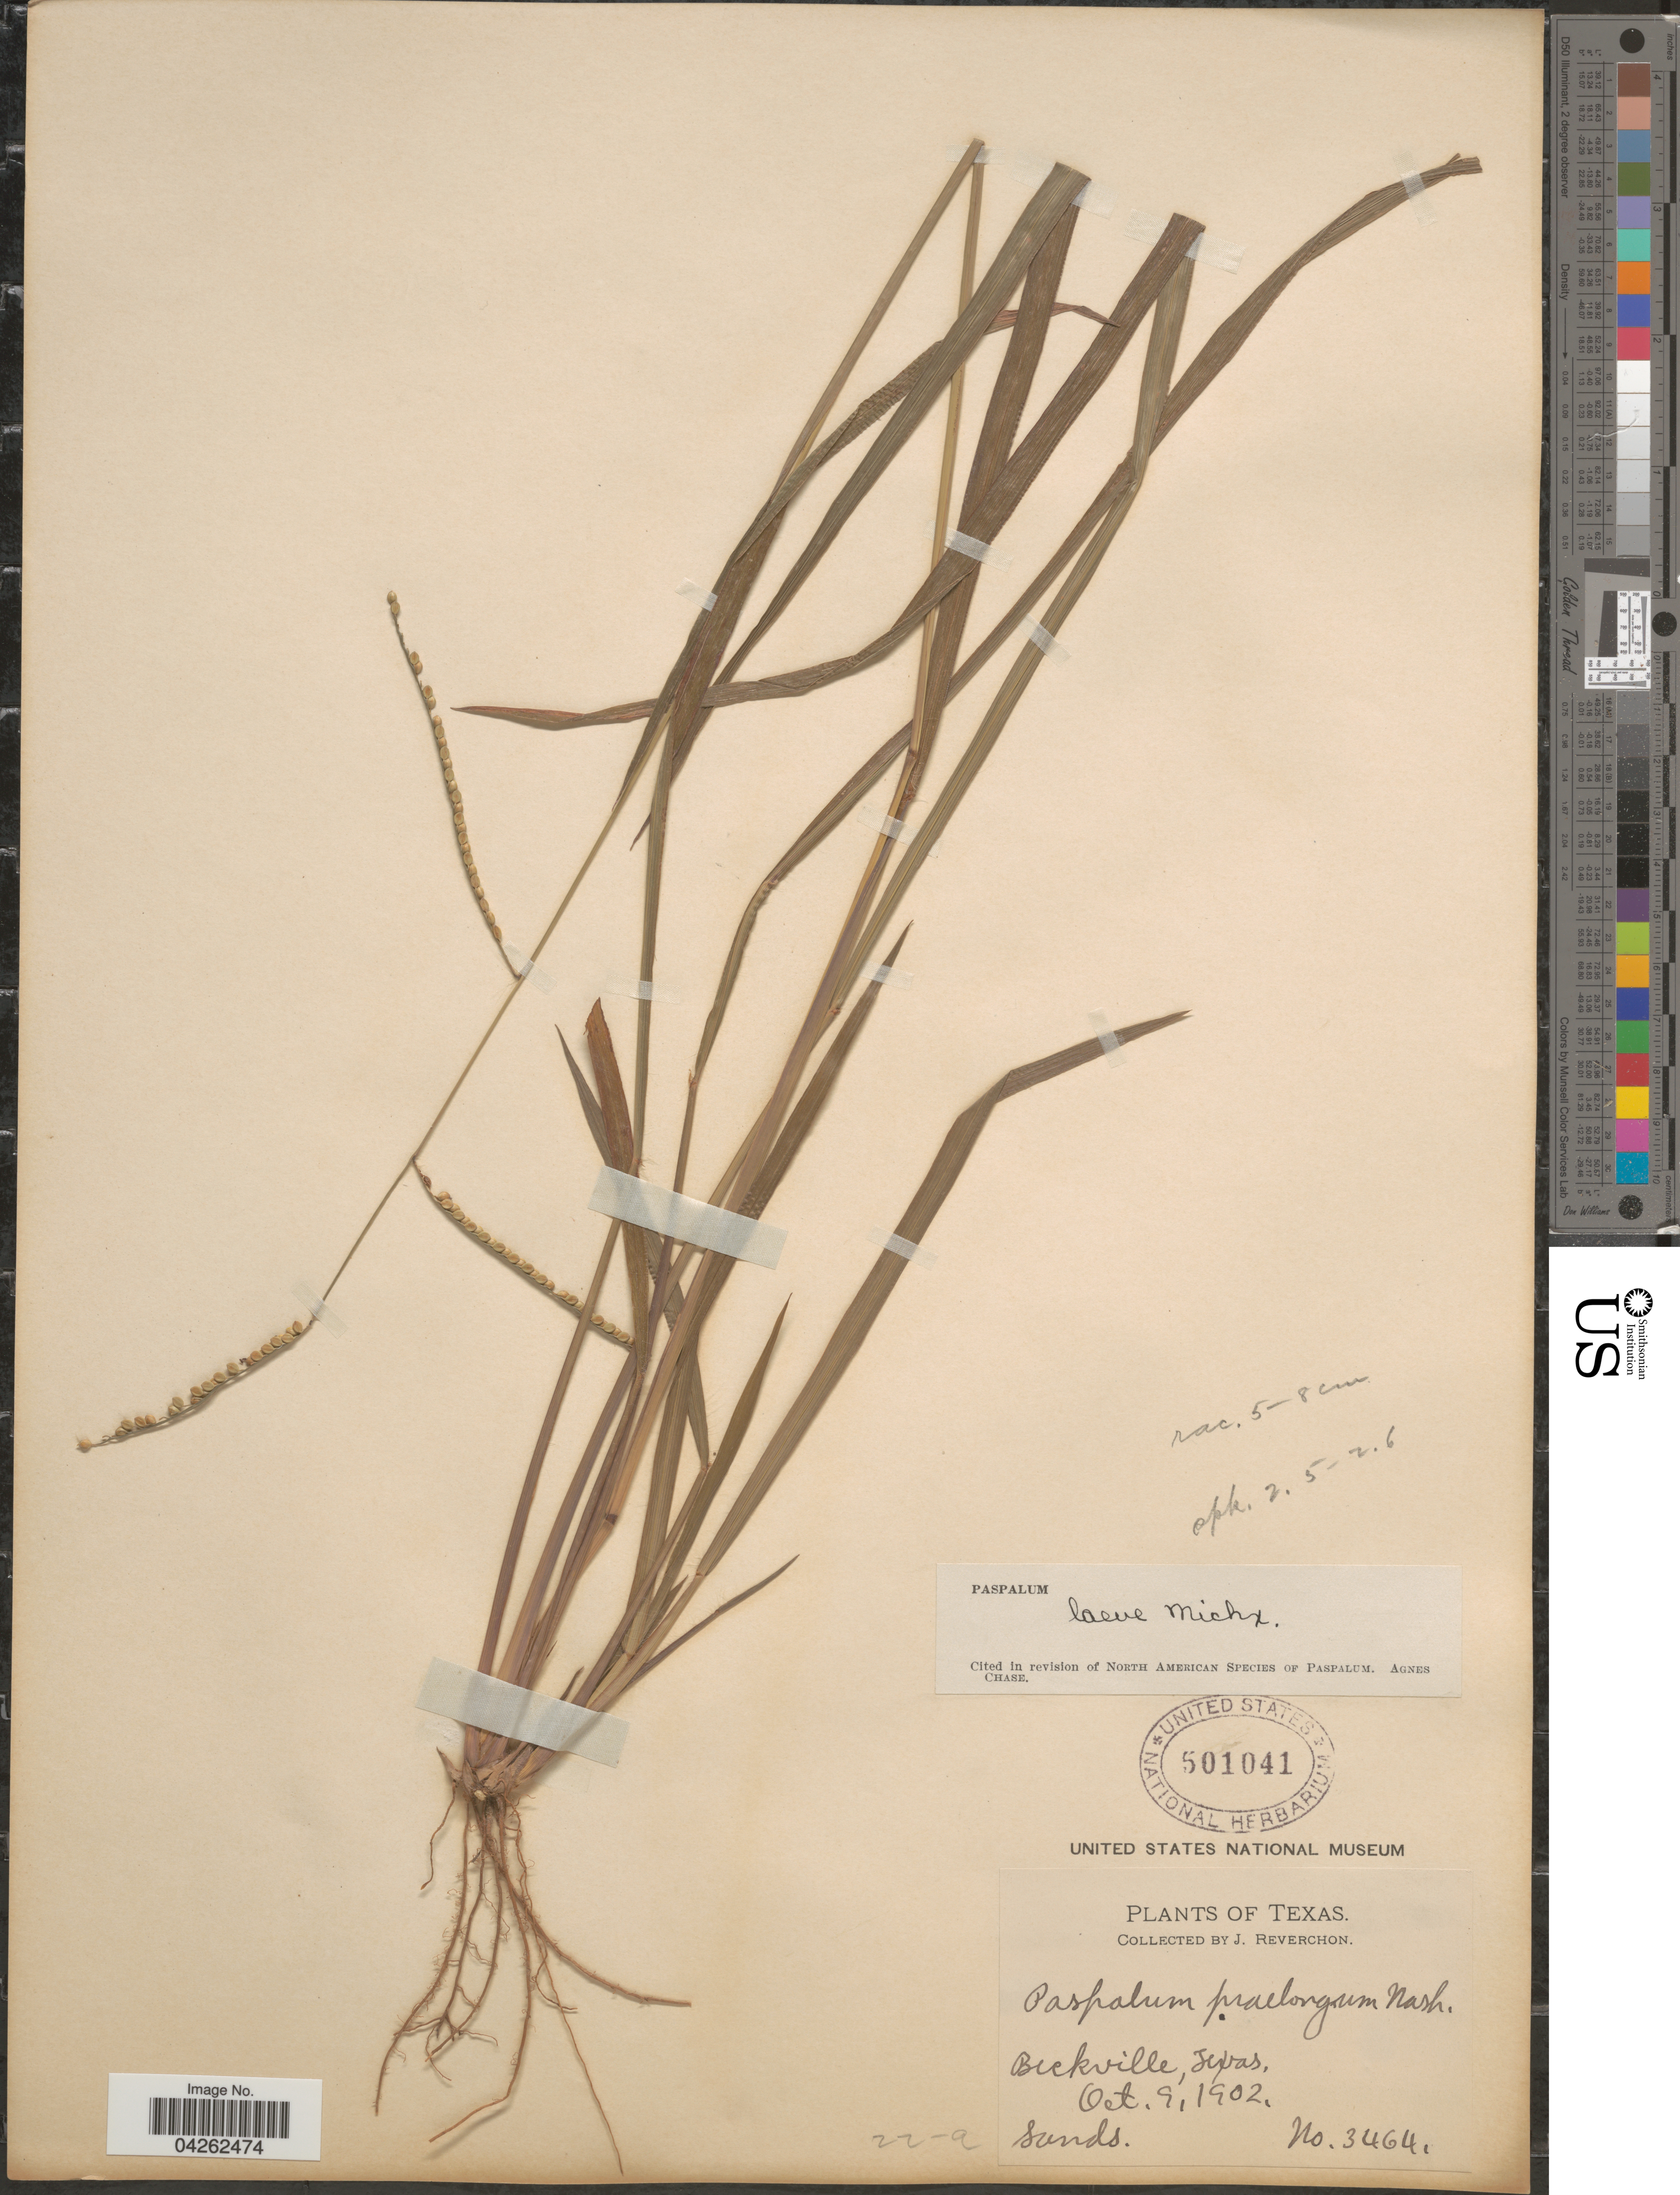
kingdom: Plantae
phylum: Tracheophyta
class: Liliopsida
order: Poales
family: Poaceae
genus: Paspalum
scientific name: Paspalum laeve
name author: Michx.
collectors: J. Reverchon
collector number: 3464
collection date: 1902-10-09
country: United States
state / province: Texas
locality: Beckville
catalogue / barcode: US 501041